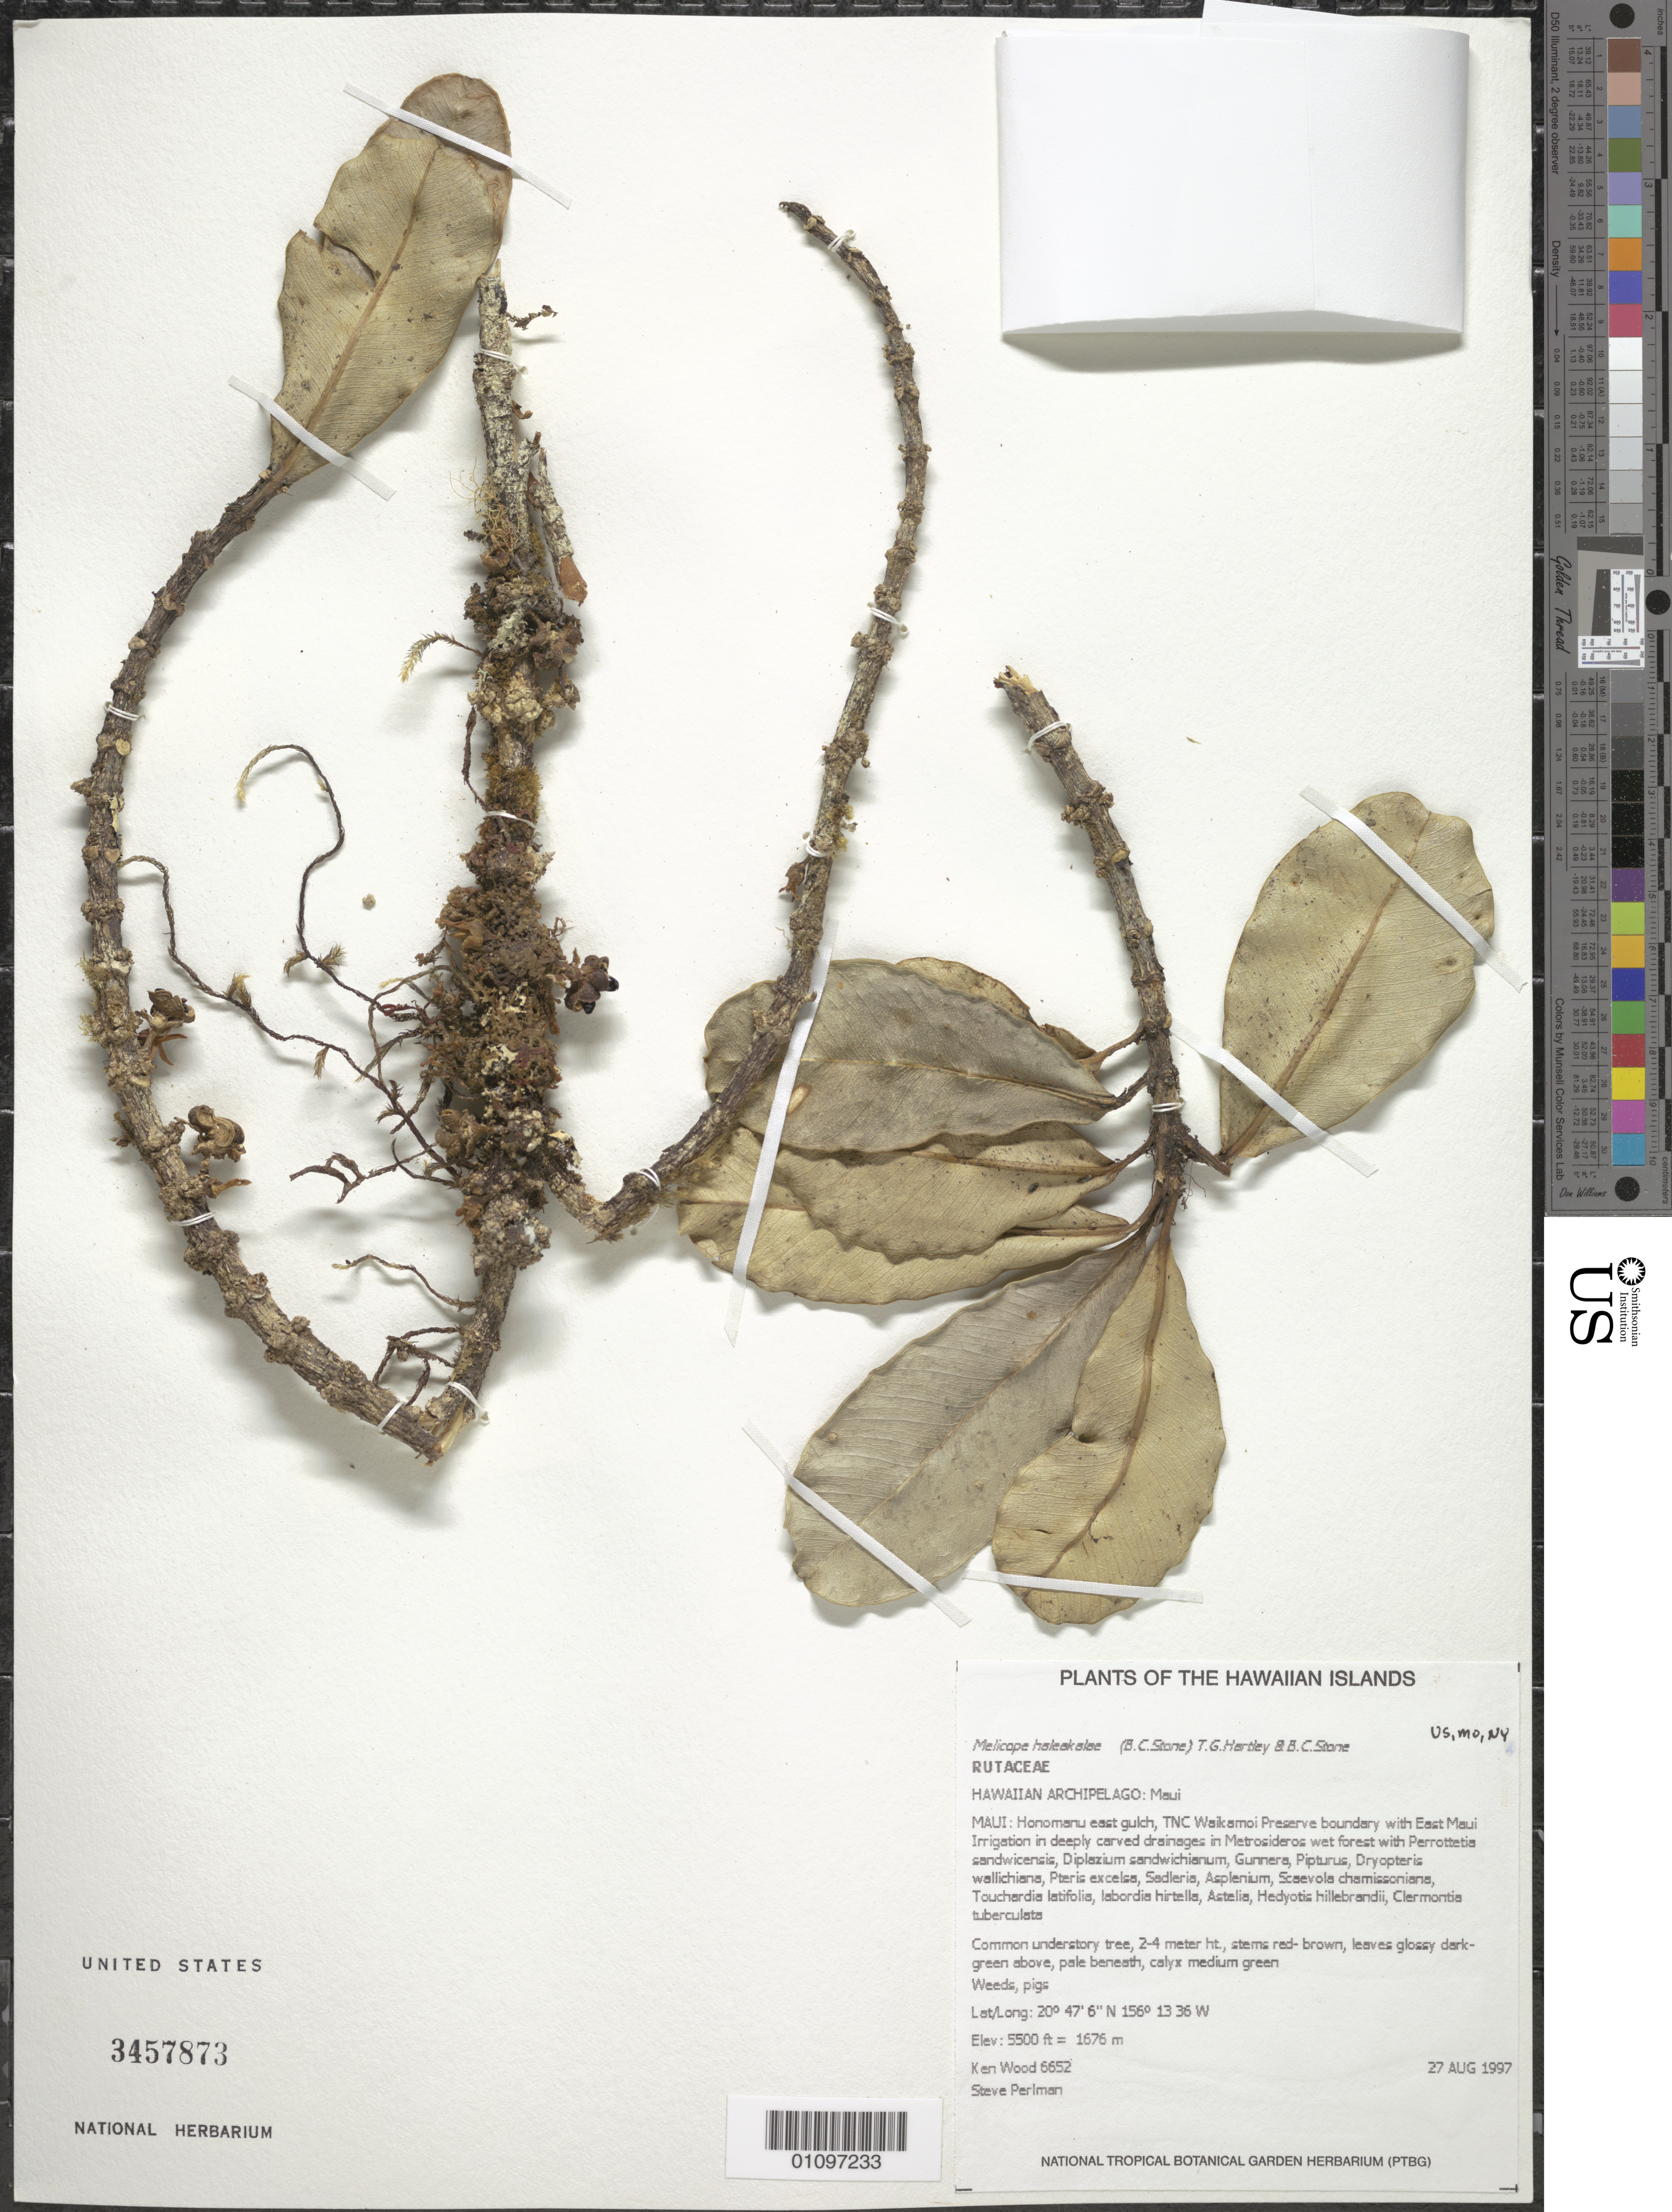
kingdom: Plantae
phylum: Tracheophyta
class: Magnoliopsida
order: Sapindales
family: Rutaceae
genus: Melicope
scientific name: Melicope haleakalae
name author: (B.C. Stone) T.G. Hartley & B.C. Stone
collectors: K. R. Wood & S. P. Perlman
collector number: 6652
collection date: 1997-08-27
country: United States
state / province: Hawaii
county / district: Maui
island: Maui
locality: Honomanu east gulch, TNC Waikamoi Preserve boundary with East Maui Irrigation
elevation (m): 1676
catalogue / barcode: US 34357873